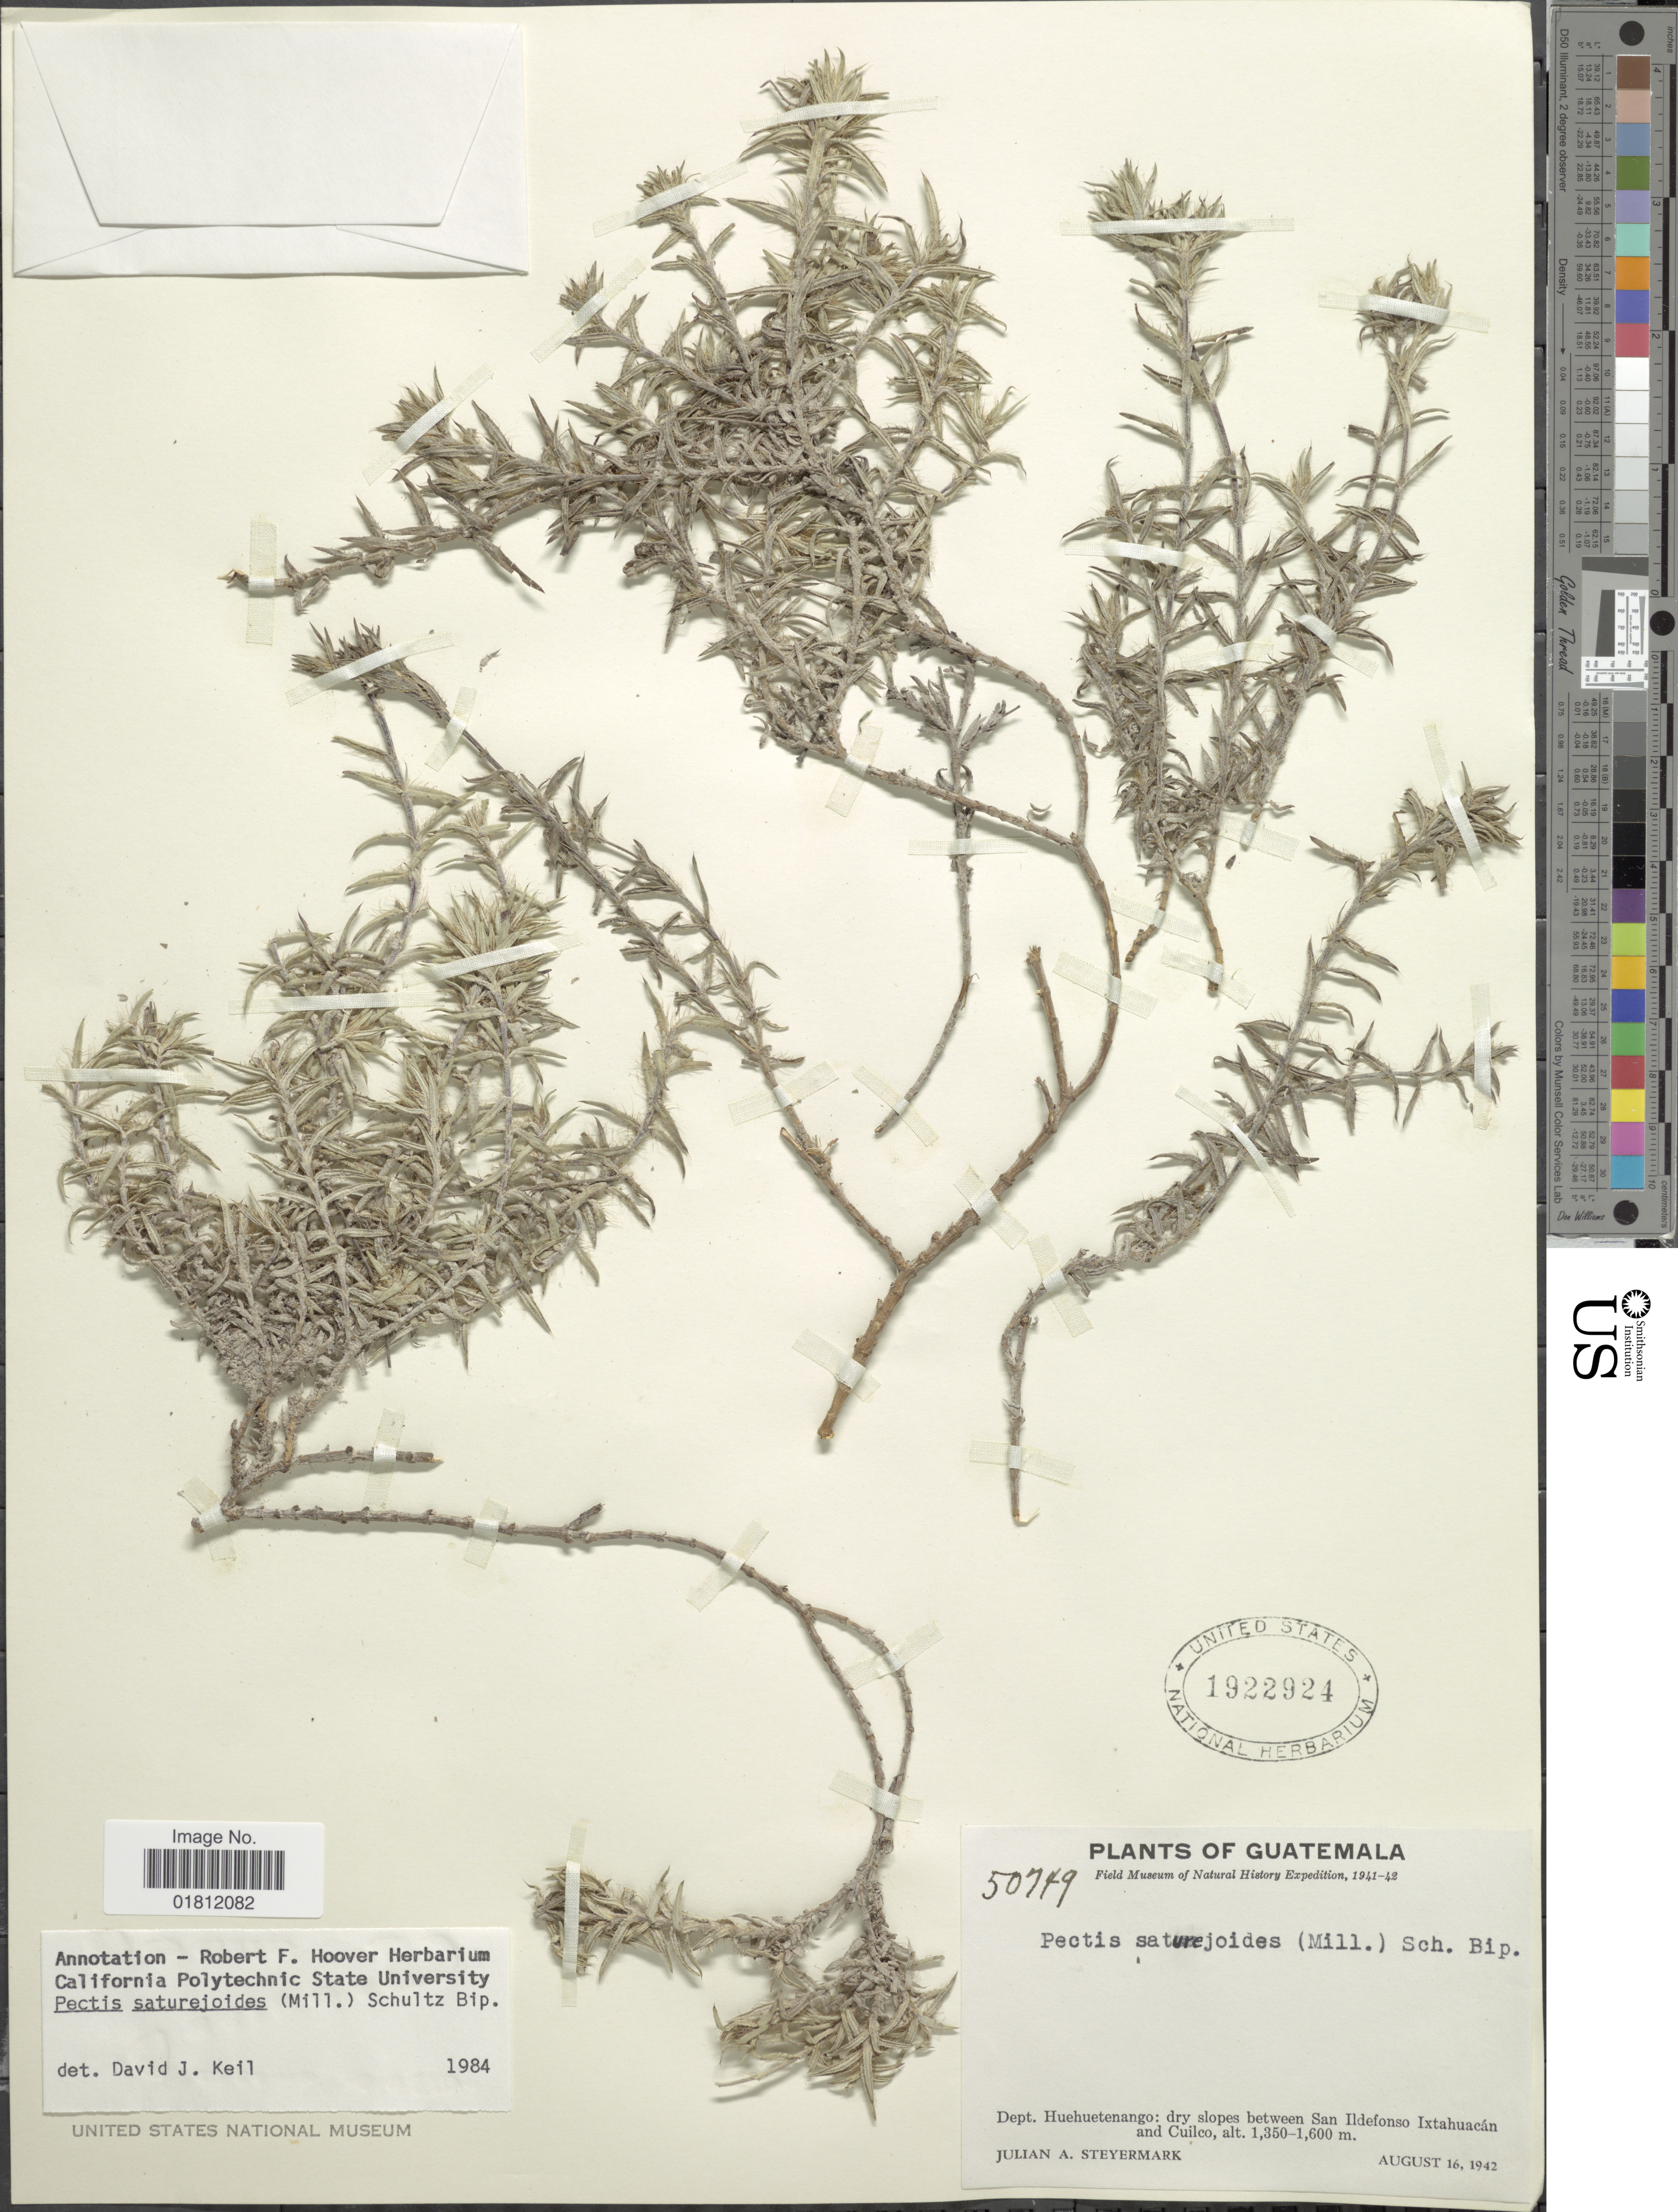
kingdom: Plantae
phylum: Tracheophyta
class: Magnoliopsida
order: Asterales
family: Asteraceae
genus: Pectis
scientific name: Pectis saturejoides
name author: (Mill.) Sch. Bip.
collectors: J. Steyermark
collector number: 50749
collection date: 1942-08-16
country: Guatemala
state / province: Huehuetenango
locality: Dept. Huehuetenango: dry slopes between San Ildefonso Ixtahuacan and Cuilco.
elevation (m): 1350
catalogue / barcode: US 1922924